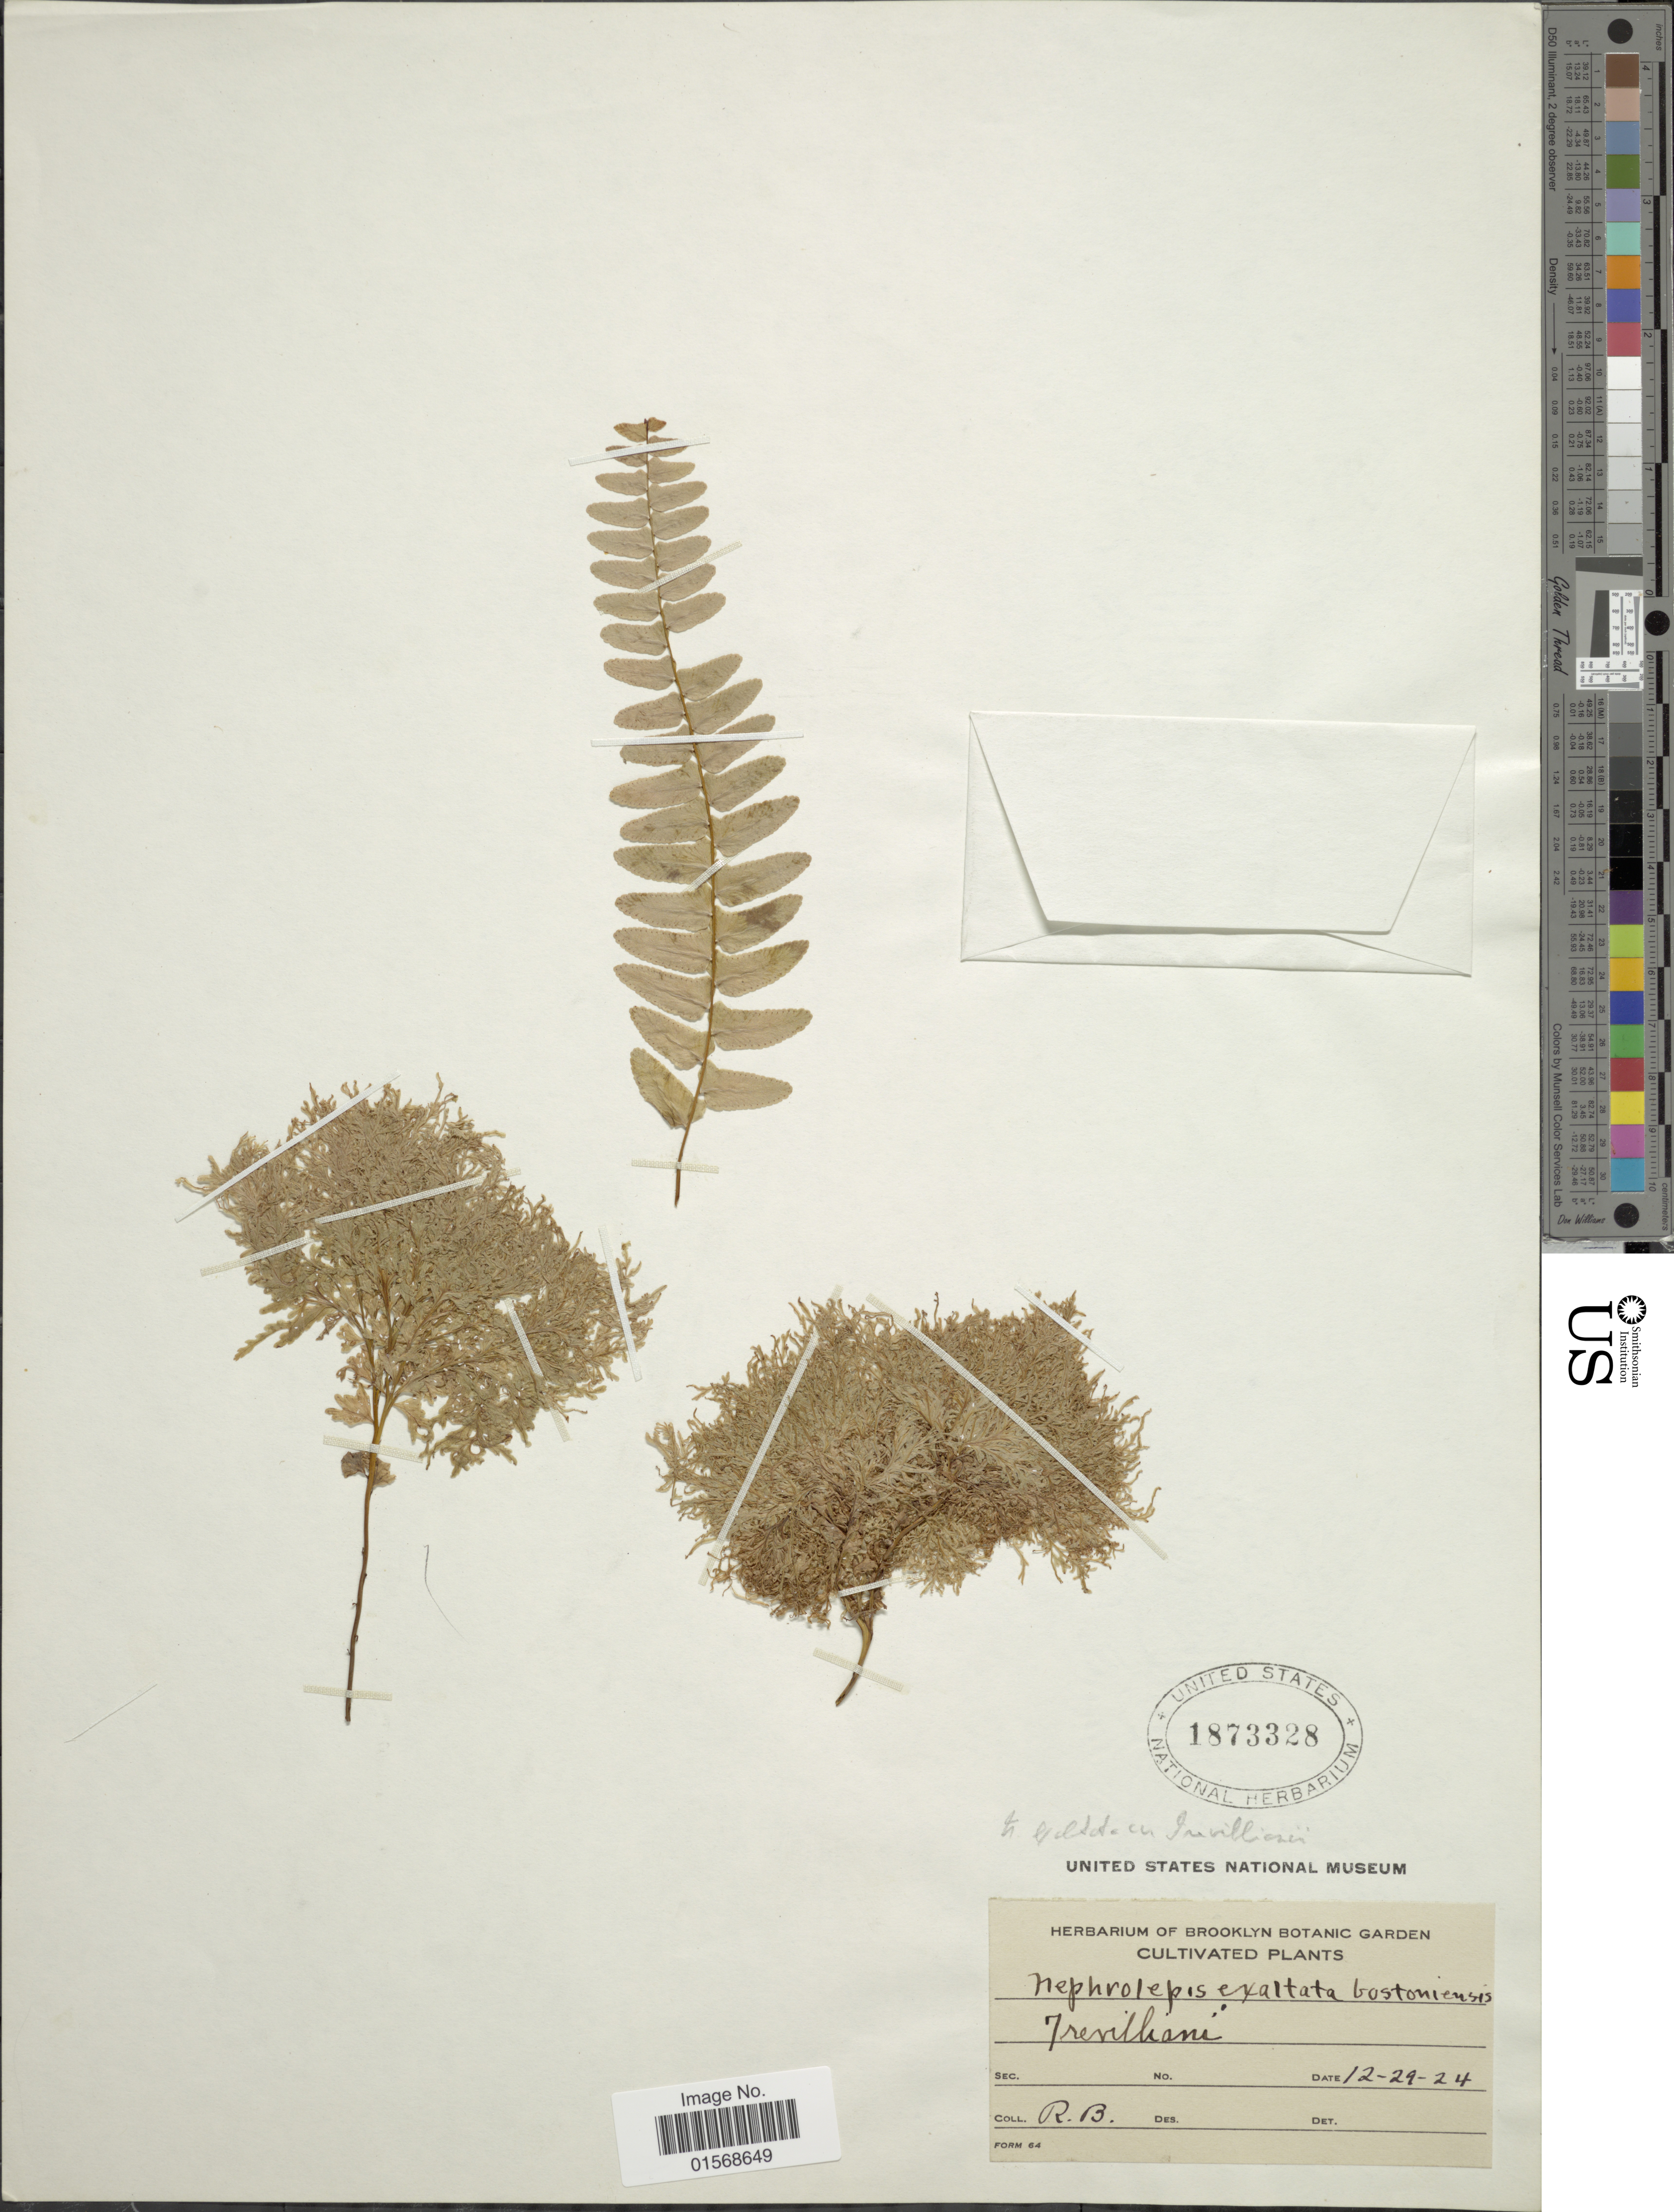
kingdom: Plantae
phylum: Tracheophyta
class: Polypodiopsida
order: Polypodiales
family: Nephrolepidaceae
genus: Nephrolepis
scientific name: Nephrolepis 'Trevillianii'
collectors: R. B.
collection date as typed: Transcribed d/m/y: 29/12/24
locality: Irevilhani. [interpreted]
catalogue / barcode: US 1873328